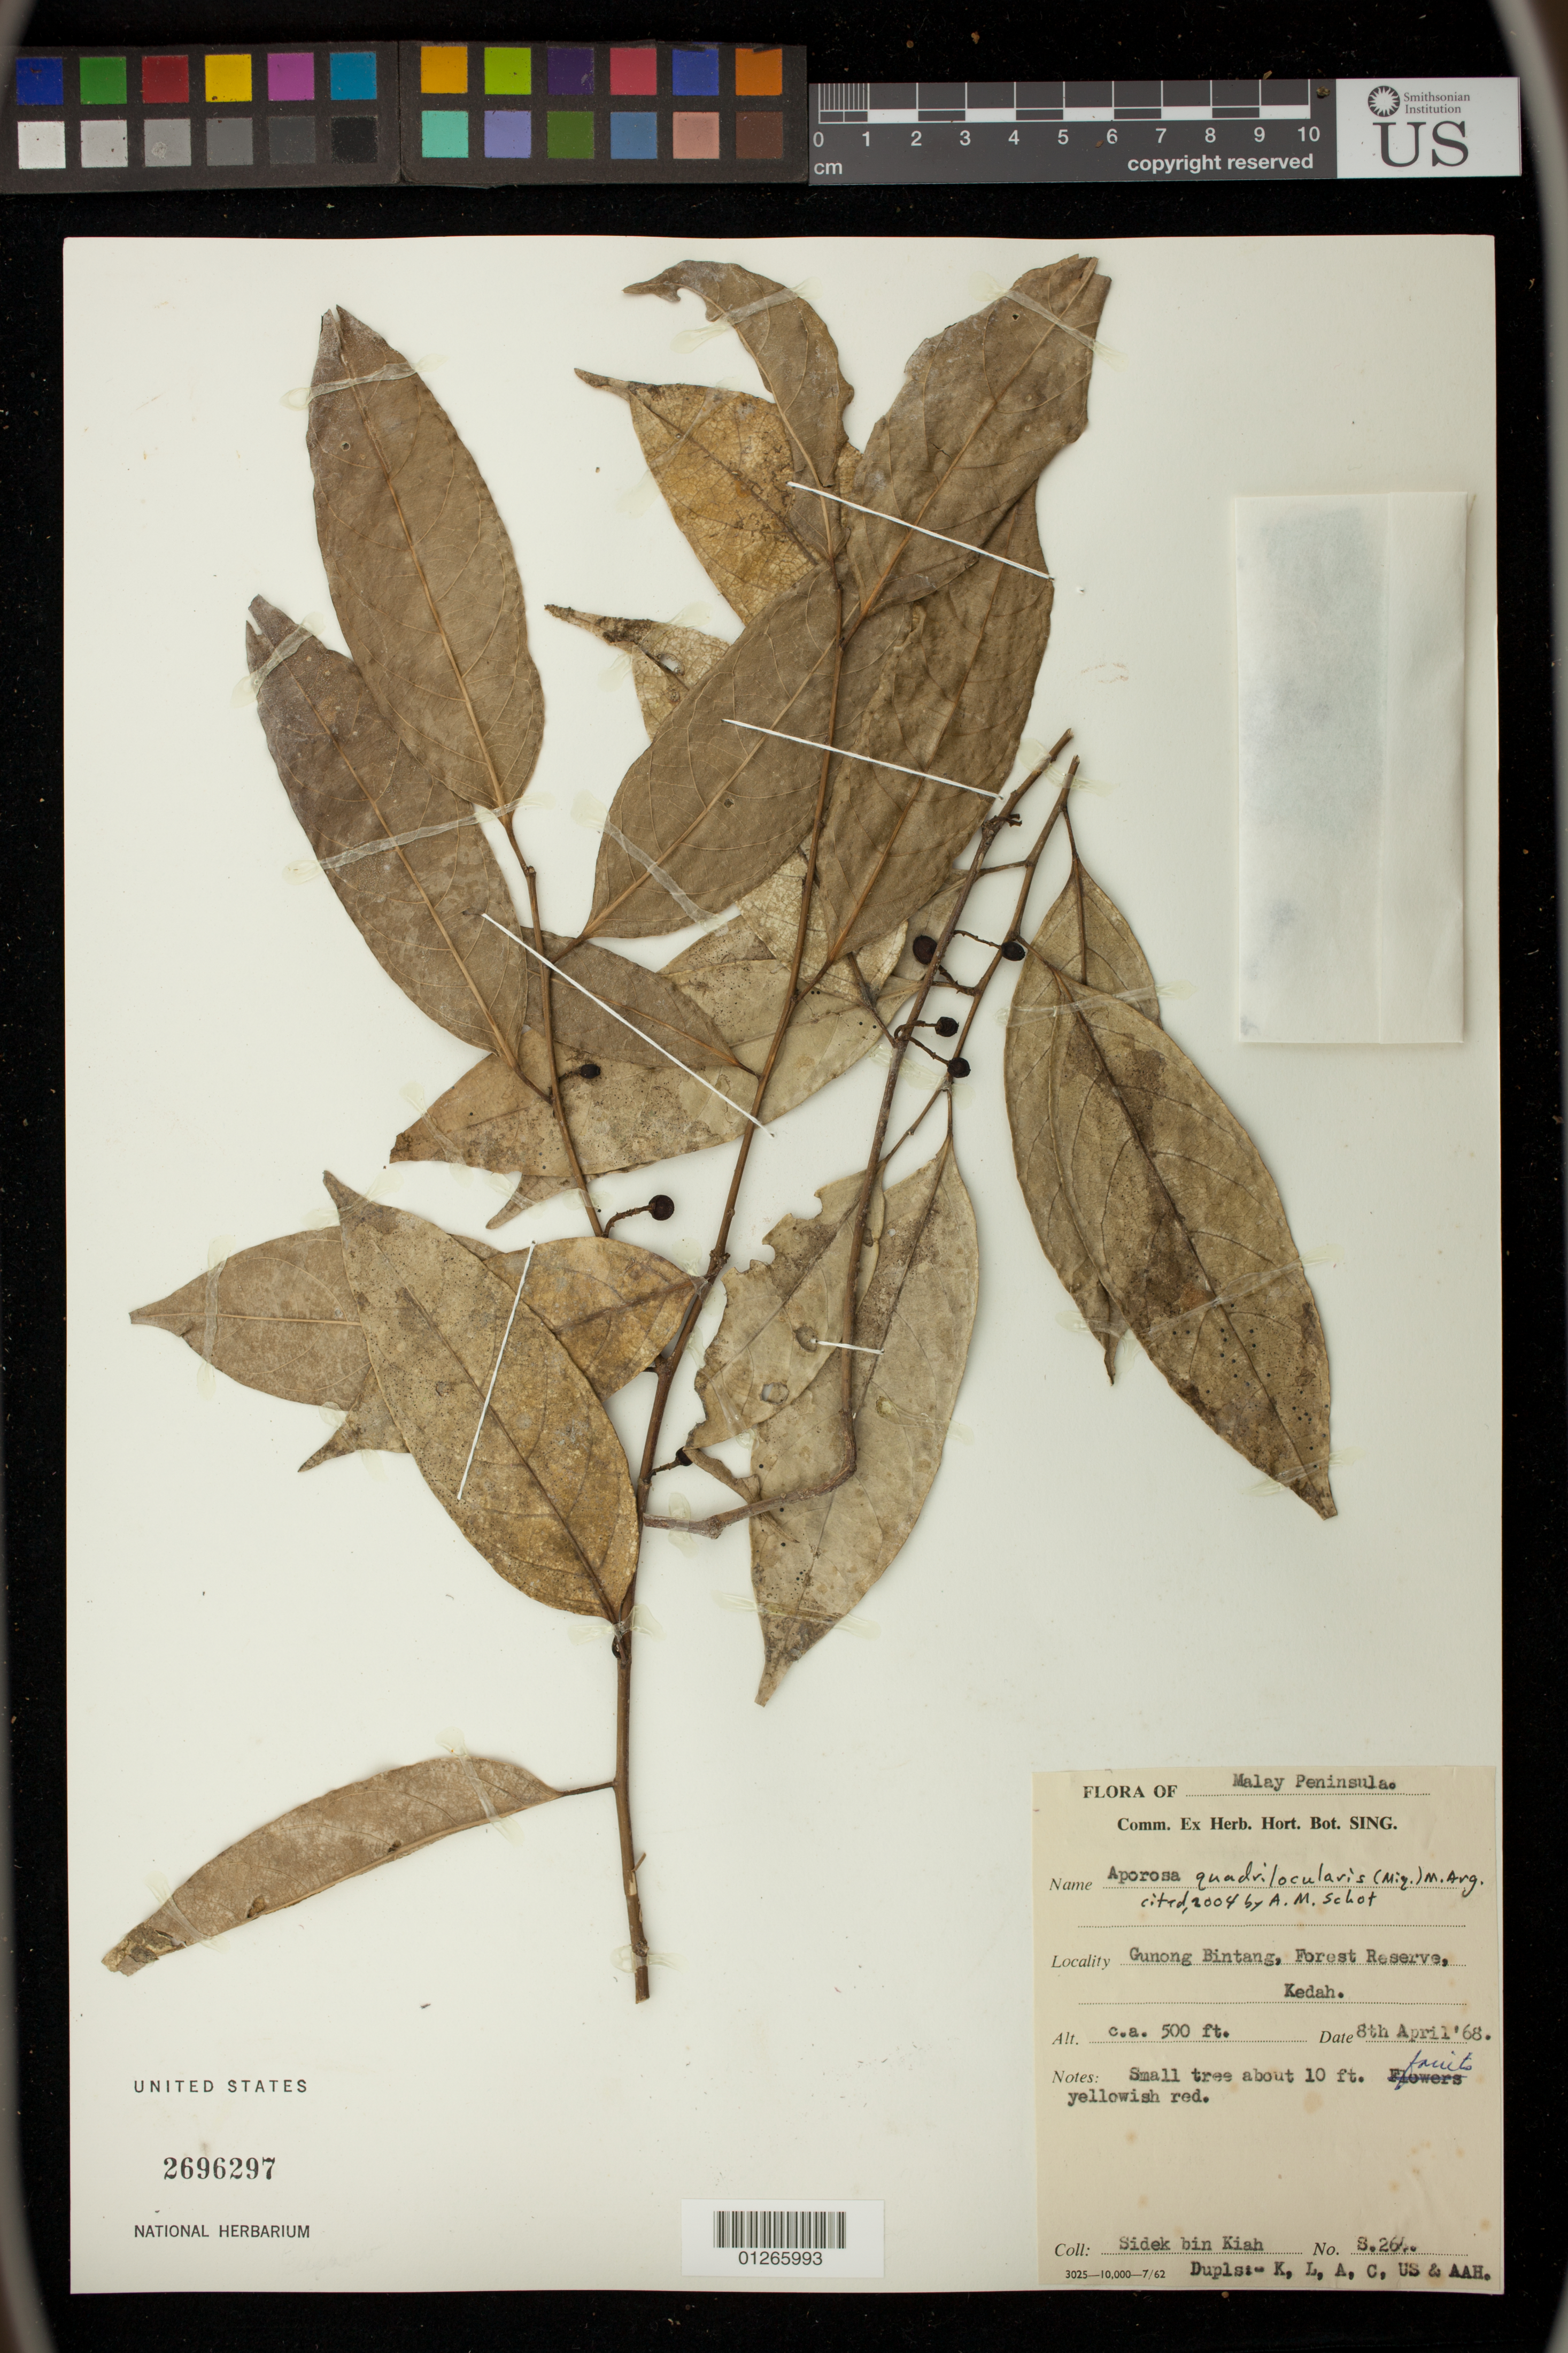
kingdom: Plantae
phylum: Tracheophyta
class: Magnoliopsida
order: Malpighiales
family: Phyllanthaceae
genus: Aporosa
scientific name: Aporosa quadrilocularis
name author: (Miq.) Müll. Arg.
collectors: Sidek Bin Kiah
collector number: S.264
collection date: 1968-04-08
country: Malaysia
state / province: Kedah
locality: Gunong Bintang, Forest Reserve, Kedah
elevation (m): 152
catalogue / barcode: US 2696297